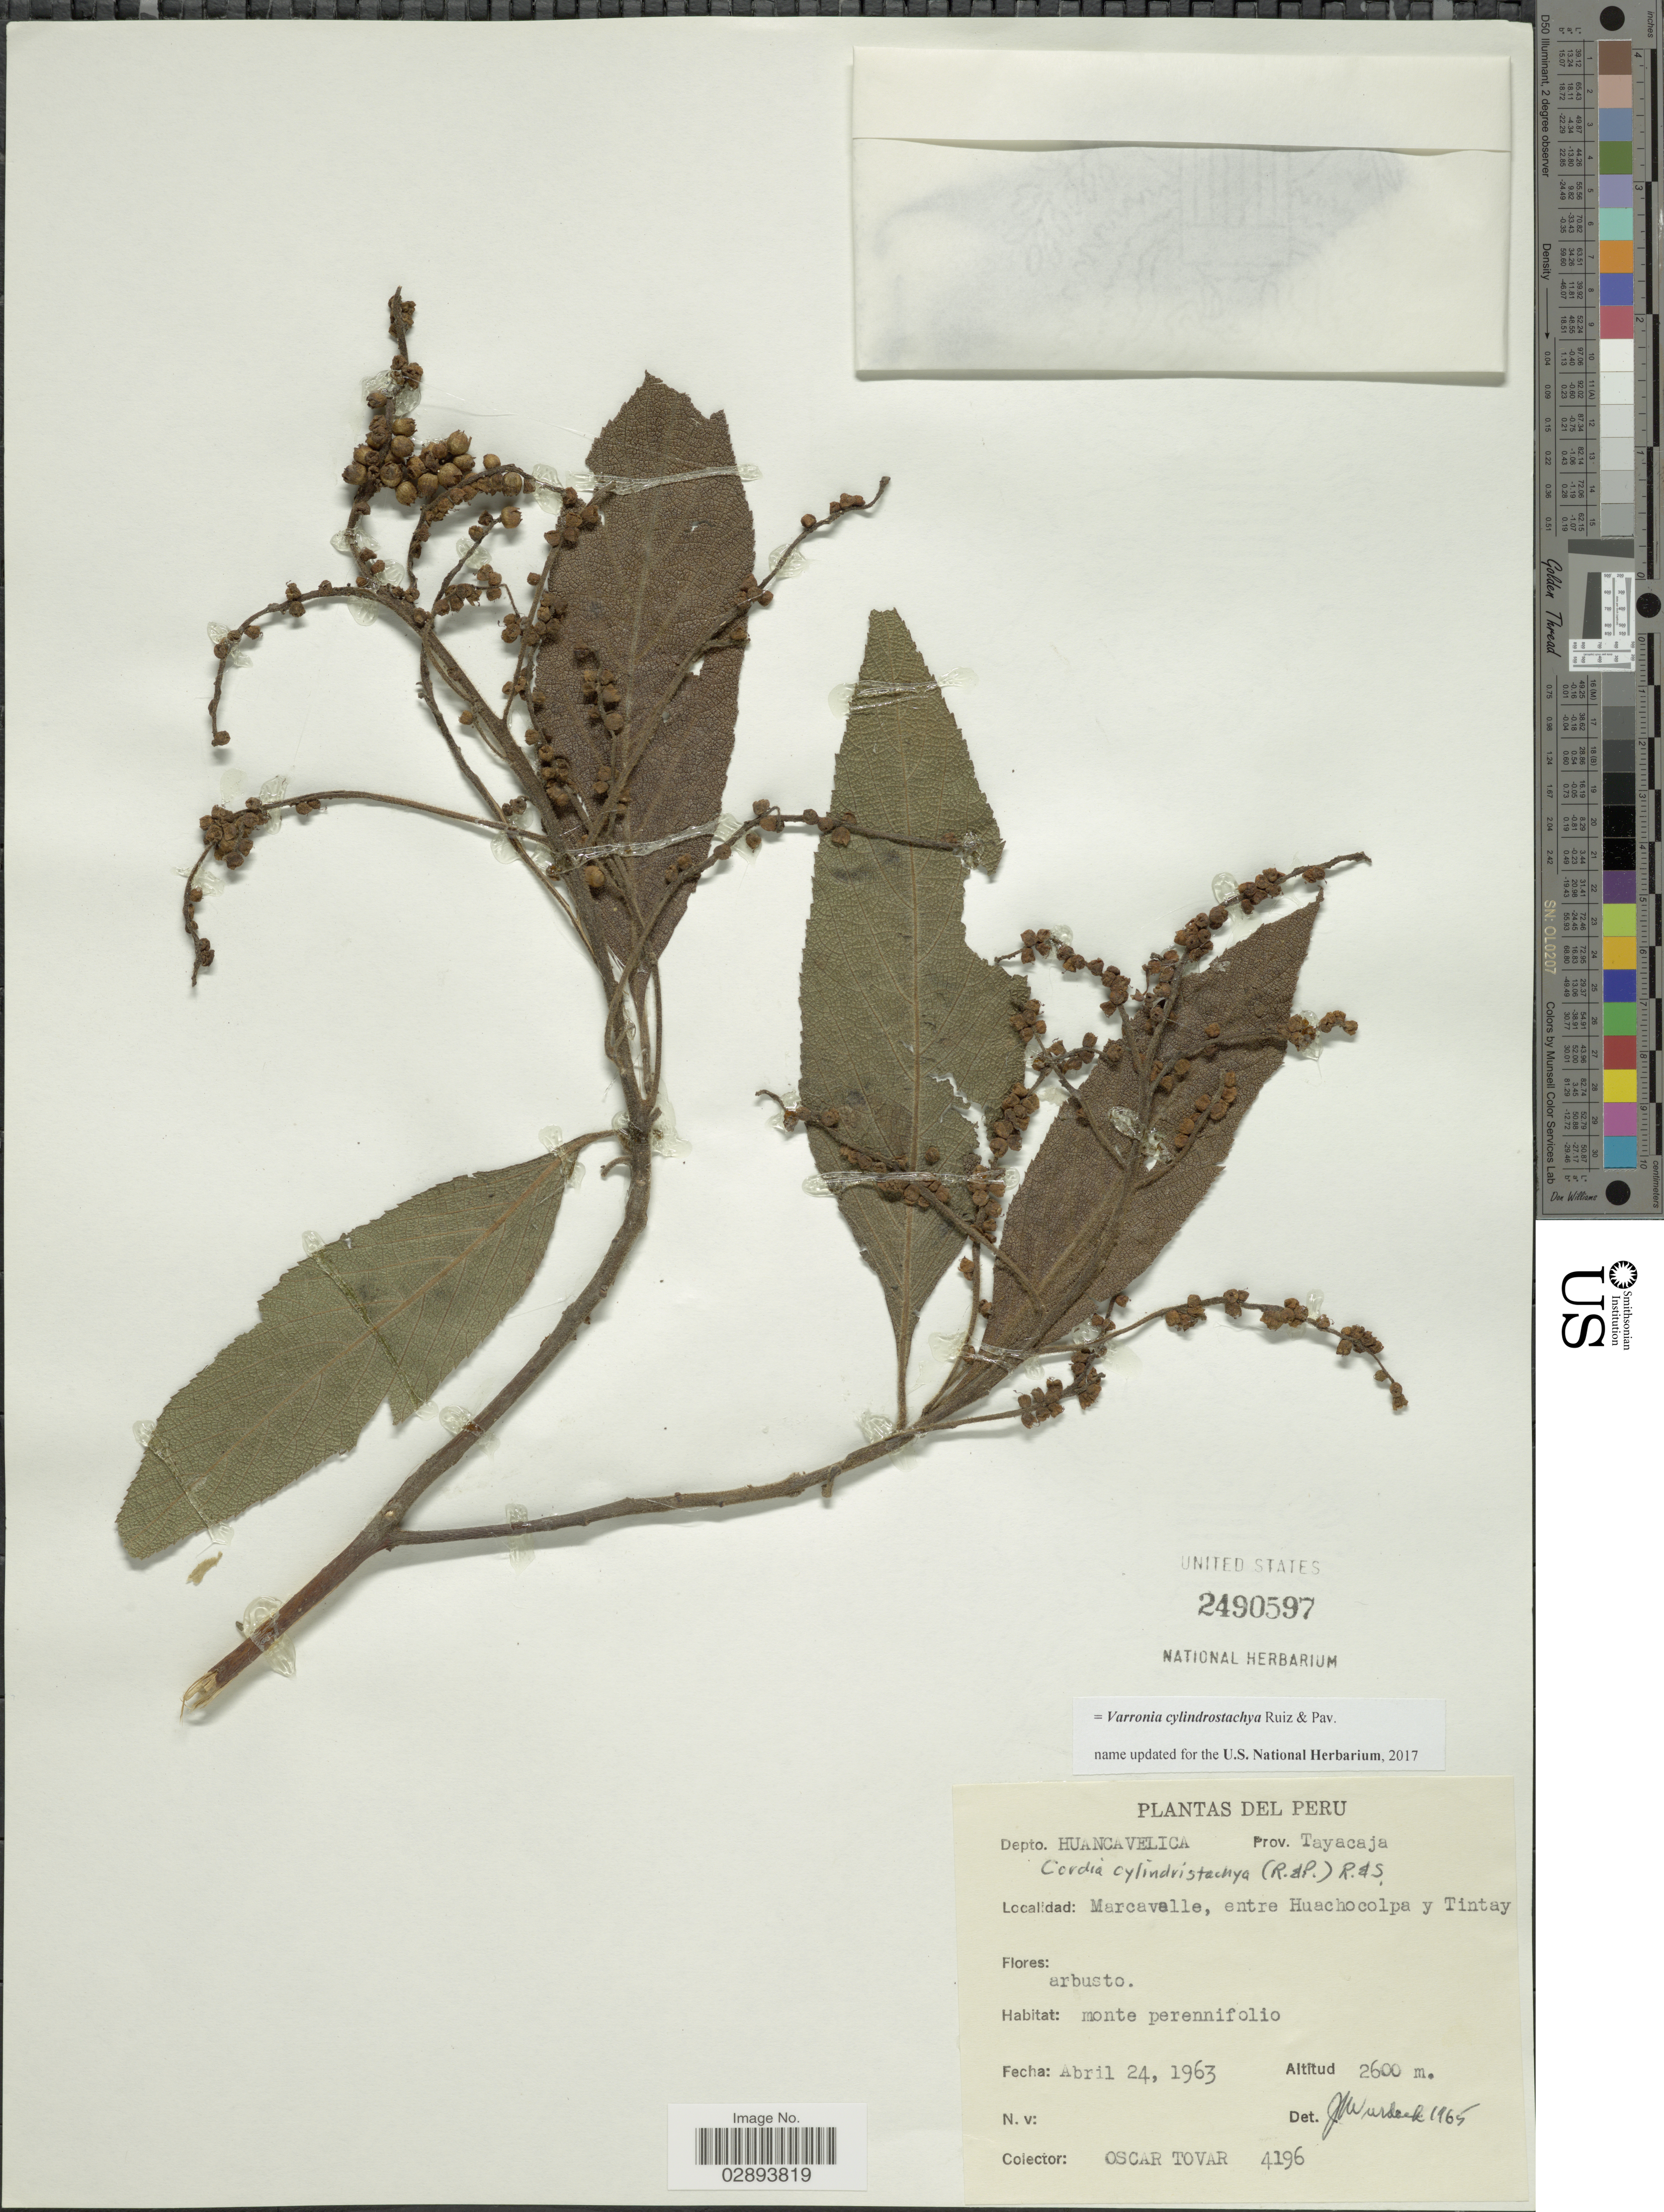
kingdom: Plantae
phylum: Tracheophyta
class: Magnoliopsida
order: Boraginales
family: Cordiaceae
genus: Varronia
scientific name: Varronia cylindrostachya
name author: Ruiz & Pav.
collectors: Ó. Tovar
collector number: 4196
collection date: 1963-04-24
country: Peru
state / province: Huancavelica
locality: Depto. Huancavelica, Prov. Tayacaja, Marcavalle, entre Huachocolpa y Tintay.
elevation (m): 2600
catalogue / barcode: US 2490597